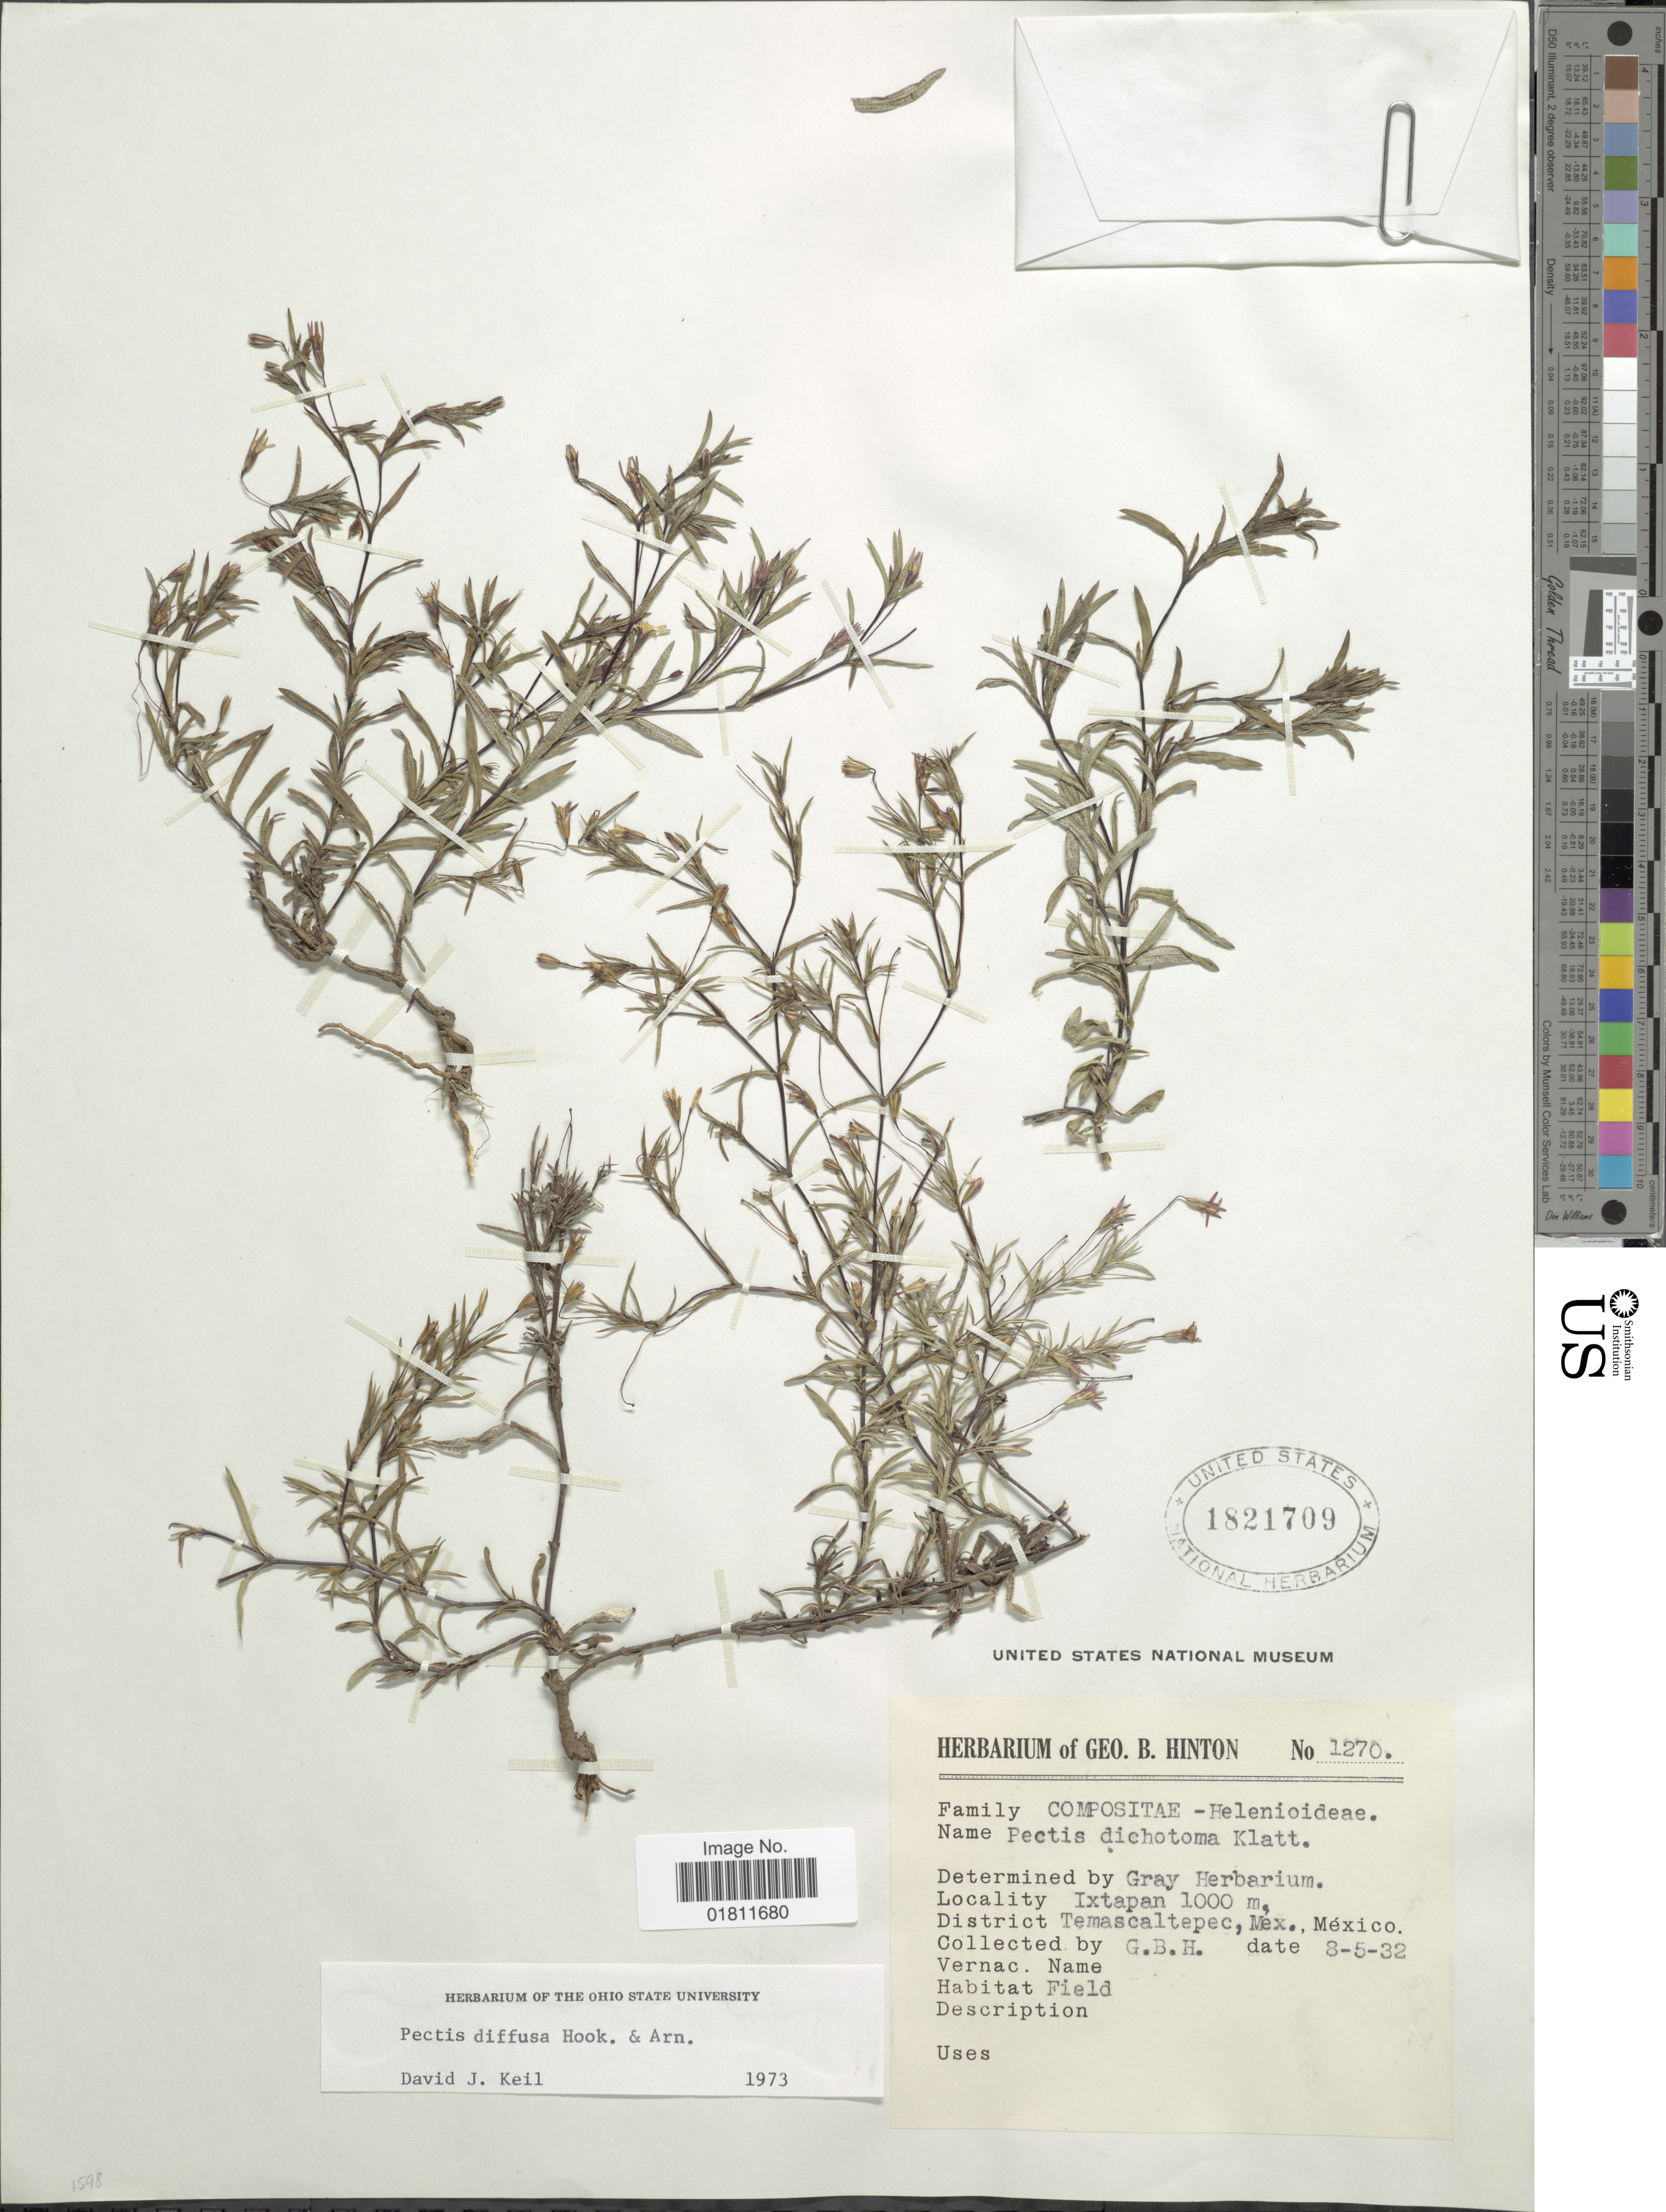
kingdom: Plantae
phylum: Tracheophyta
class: Magnoliopsida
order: Asterales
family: Asteraceae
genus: Pectis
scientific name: Pectis diffusa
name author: Hook. & Arn.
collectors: G. B. Hinton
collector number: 1270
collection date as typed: Transcribed d/m/y: 8/5/32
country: Mexico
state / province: México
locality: Ixtapan, Temascaltepec, Mex., Mexico.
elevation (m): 1000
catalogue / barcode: US 1821709